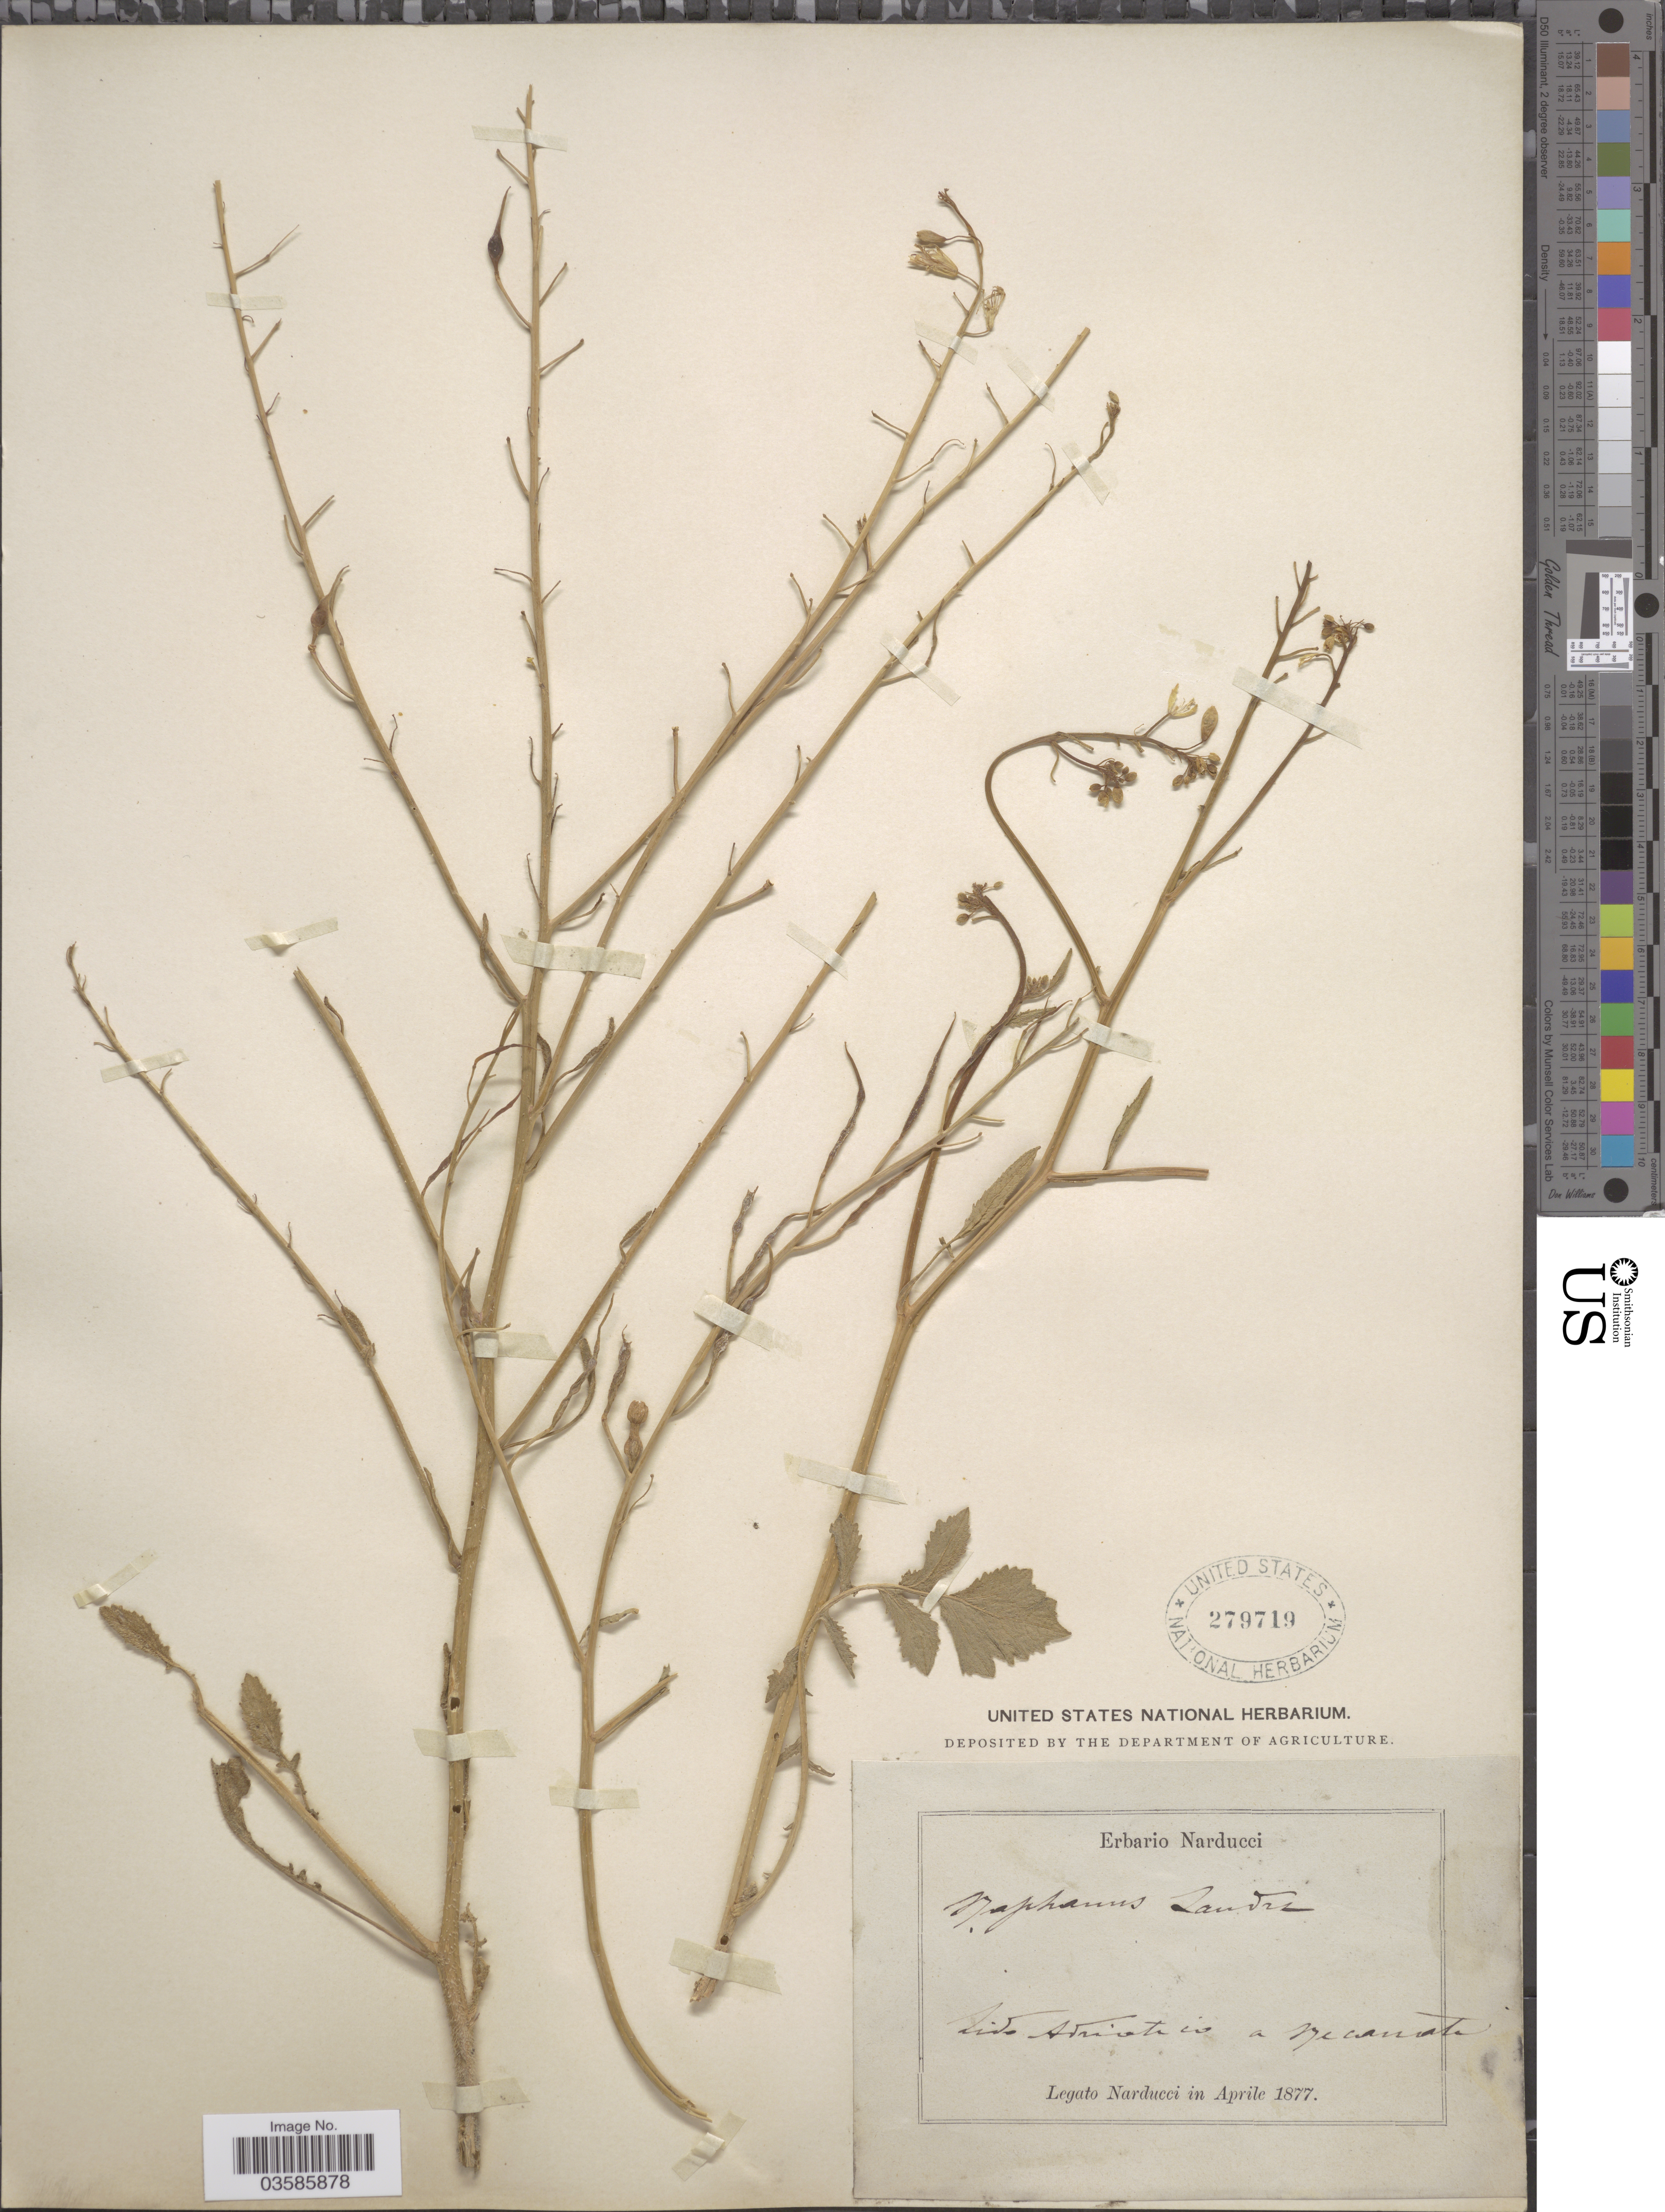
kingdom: Plantae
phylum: Tracheophyta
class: Magnoliopsida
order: Brassicales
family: Brassicaceae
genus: Raphanus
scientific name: Raphanus landra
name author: Moretti ex DC.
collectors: -. Narducci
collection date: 1877-04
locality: Lido Atriota io a Peciamate. [interpreted]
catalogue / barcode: US 279719